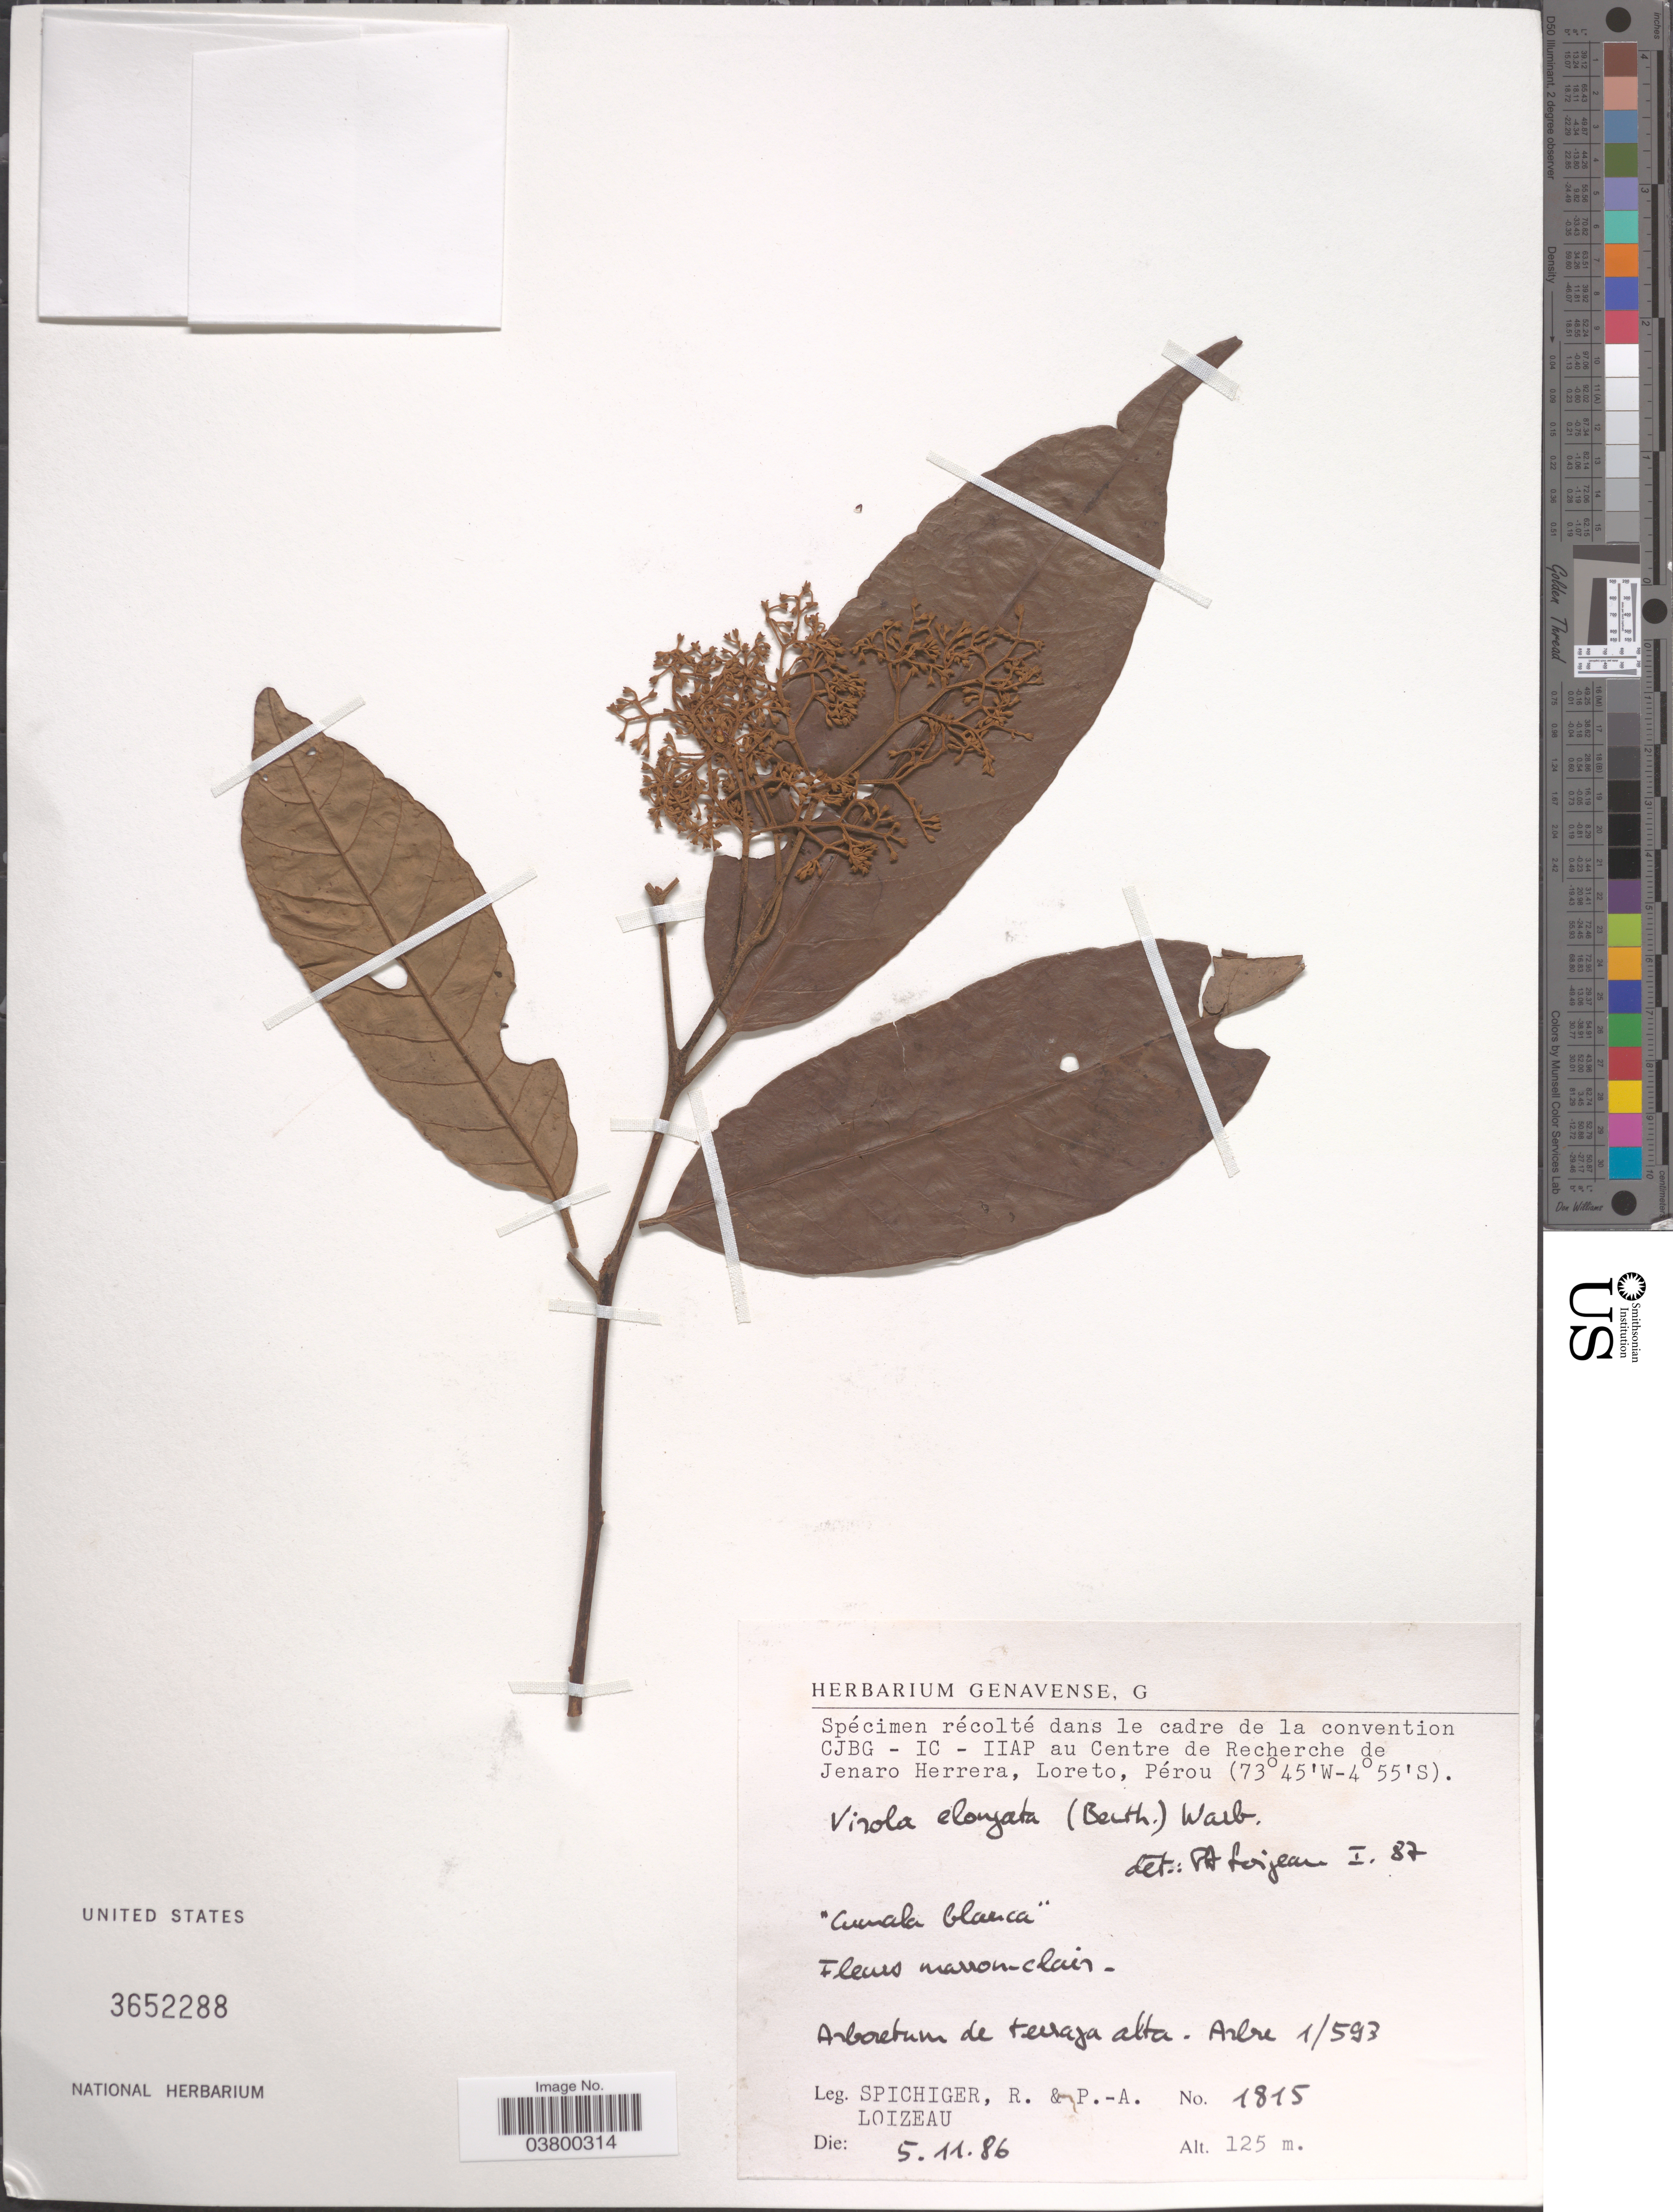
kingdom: Plantae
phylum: Tracheophyta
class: Magnoliopsida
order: Magnoliales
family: Myristicaceae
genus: Virola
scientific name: Virola elongata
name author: (Benth.) Warb.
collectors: R. Spichiger & P. Loizeau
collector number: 1815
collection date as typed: Transcribed d/m/y: 5/11/86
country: Peru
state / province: Loreto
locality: Centre de Recherche de Jenaro Herrera, Pérou. Arboretum de terraza alta. Arbre 1/593.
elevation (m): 125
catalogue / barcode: US 3652288